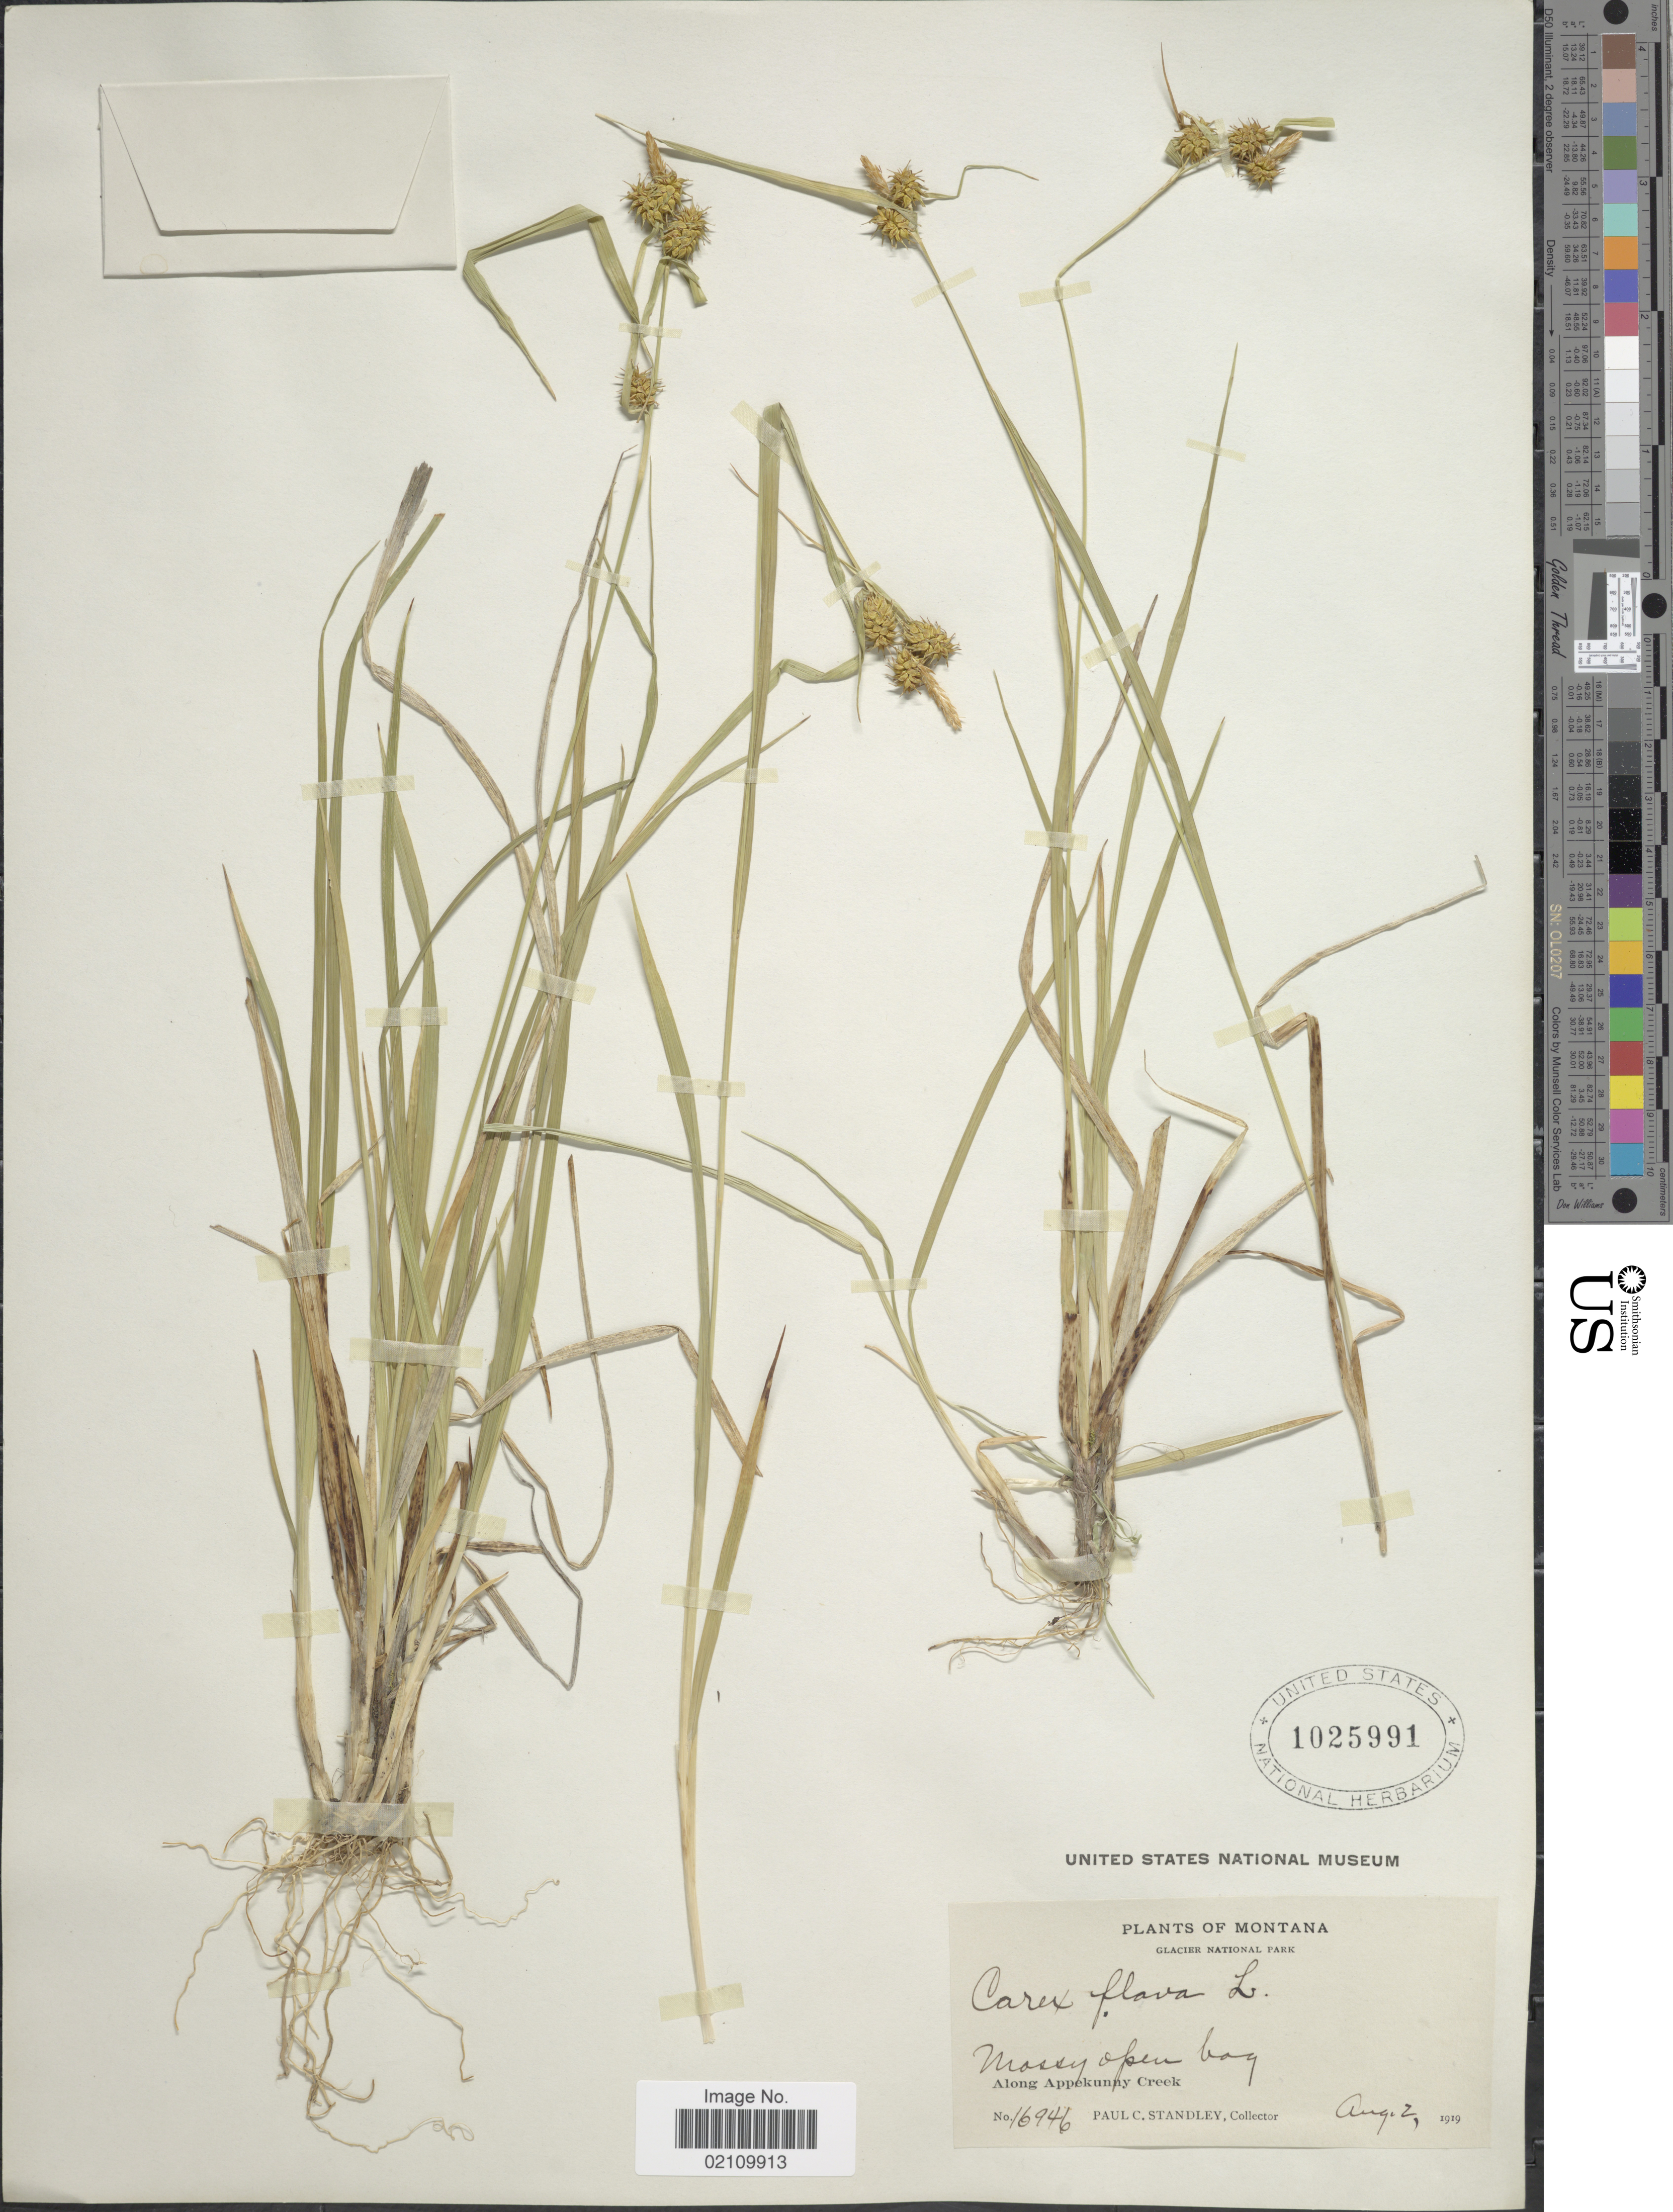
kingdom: Plantae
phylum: Tracheophyta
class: Liliopsida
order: Poales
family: Cyperaceae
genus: Carex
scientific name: Carex flava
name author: L.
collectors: P. C. Standley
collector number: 16946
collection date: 1919-08-02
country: United States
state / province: Montana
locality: Glacier National Park. Mossy open bog. Along Appekunny Creek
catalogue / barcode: US 1025991